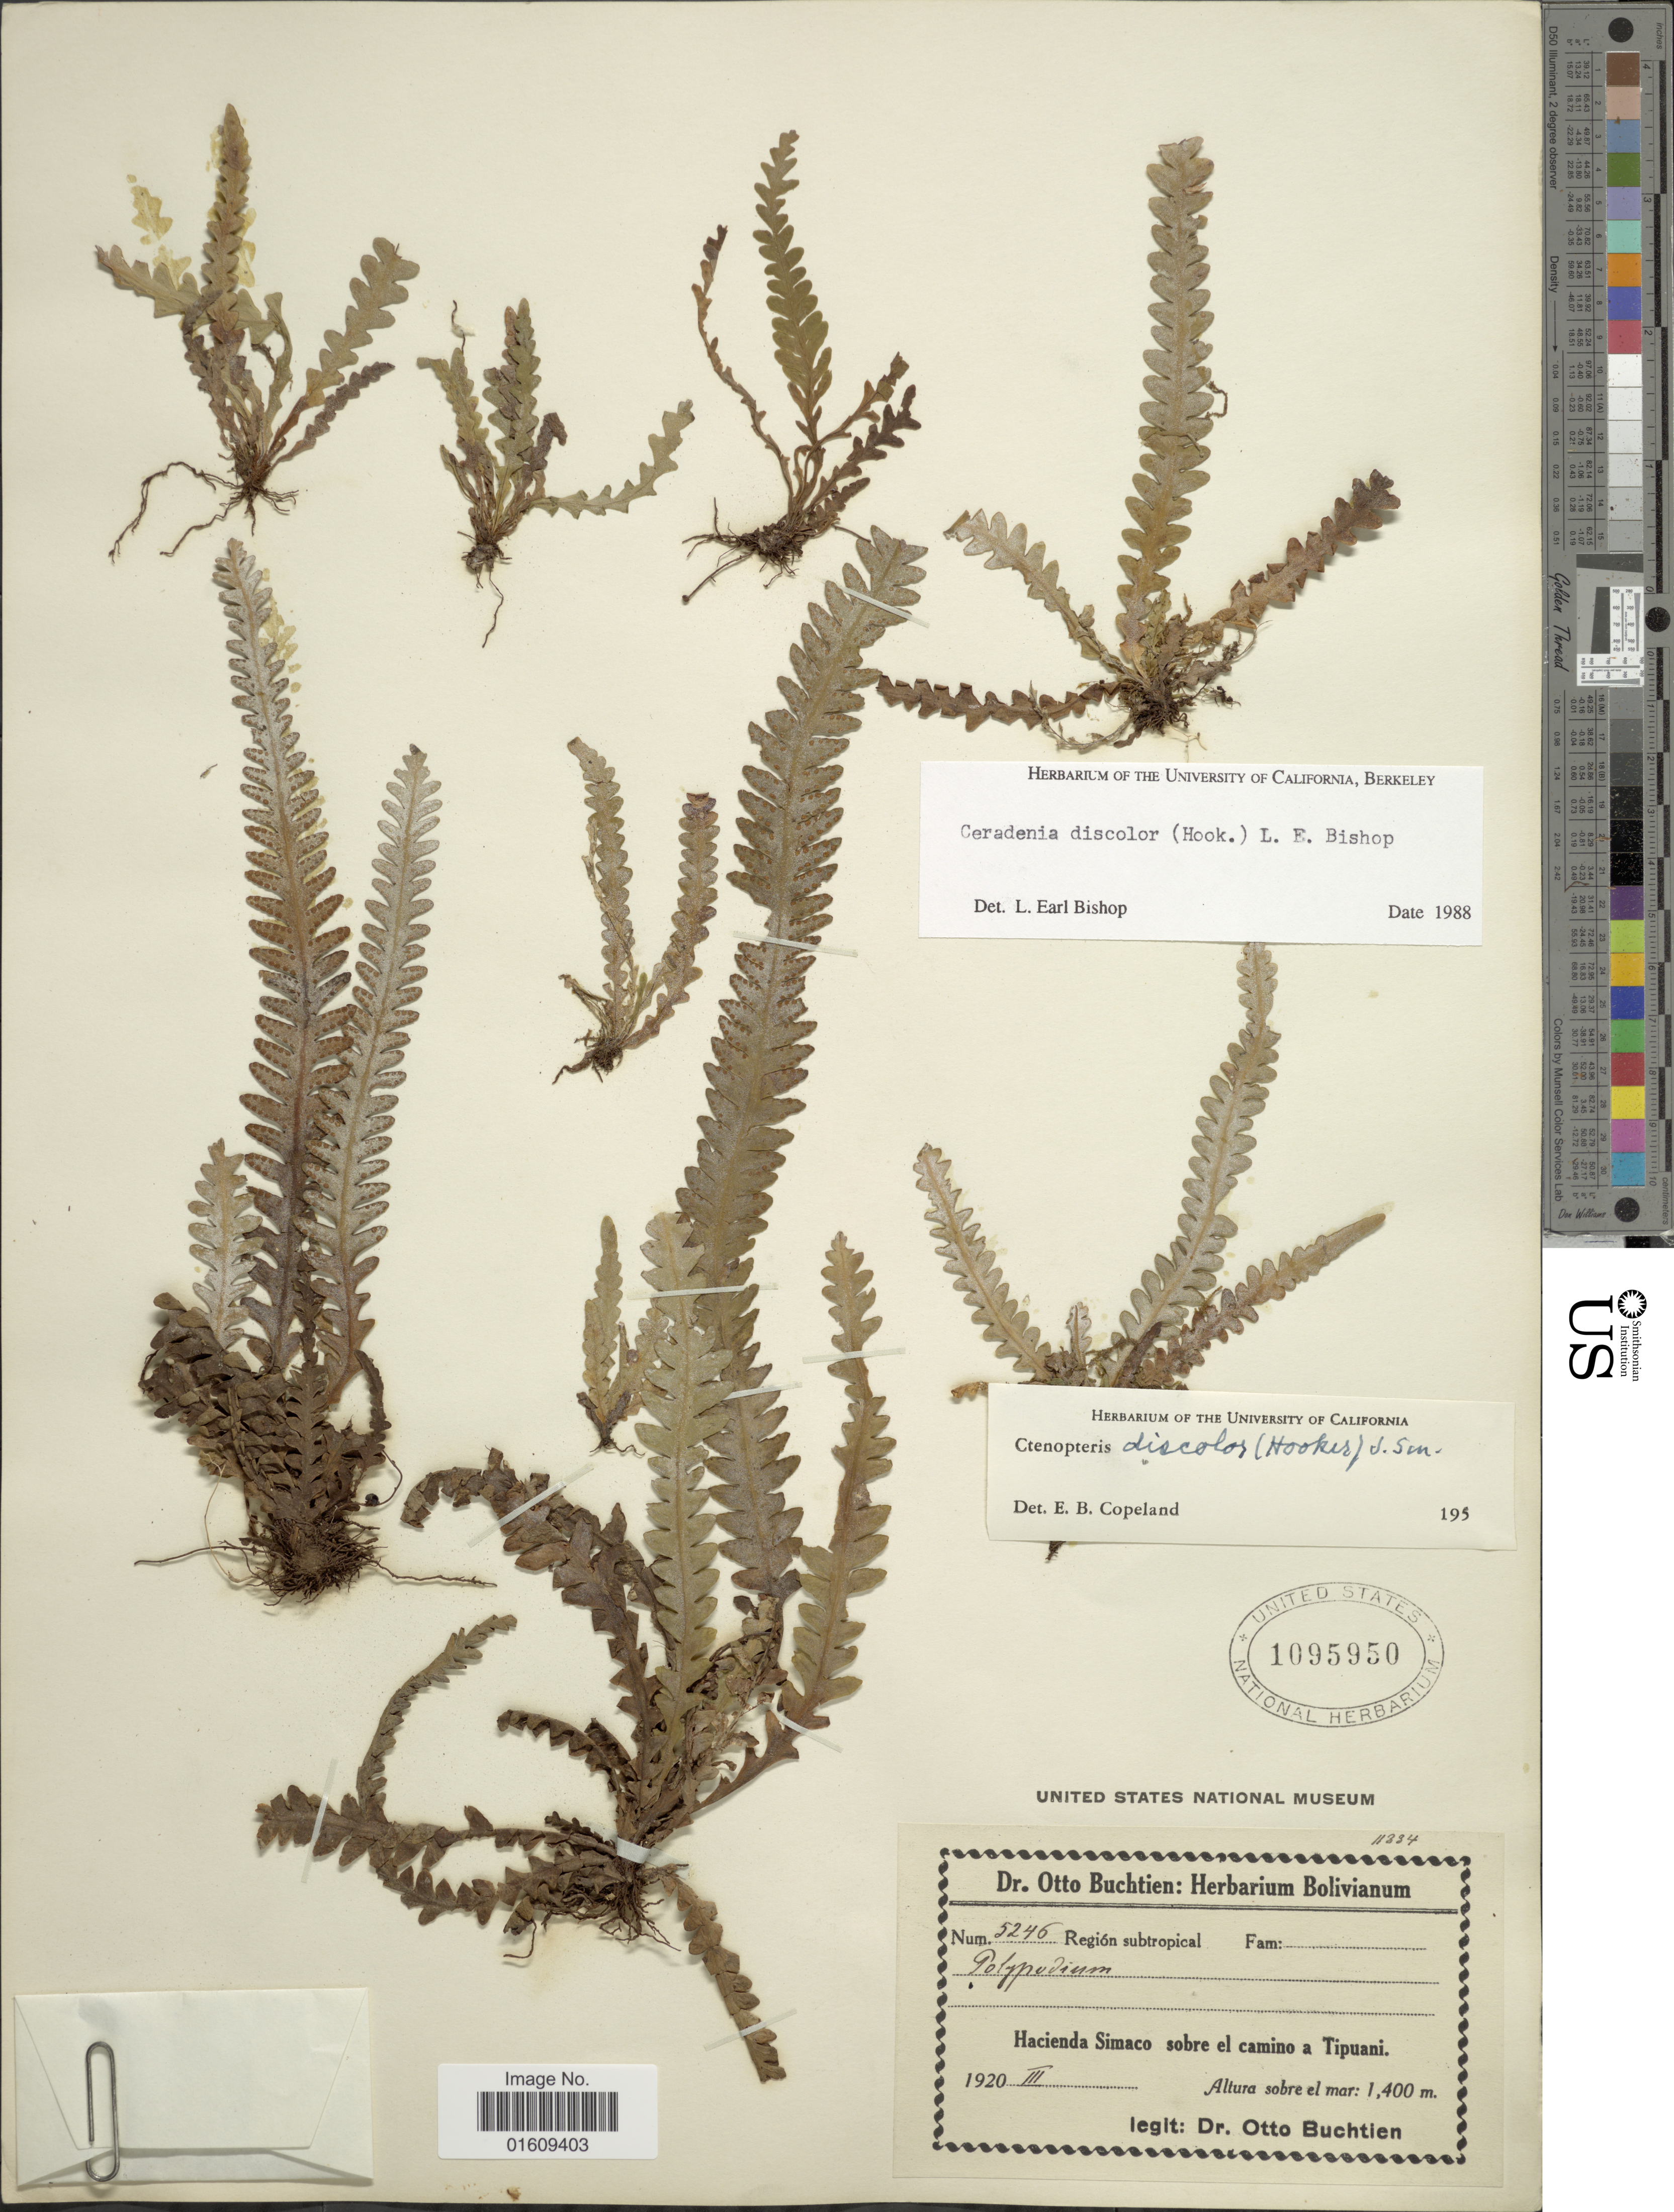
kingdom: Plantae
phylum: Tracheophyta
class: Polypodiopsida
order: Polypodiales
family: Polypodiaceae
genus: Ceradenia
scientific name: Ceradenia discolor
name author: (Hook.) L.E. Bishop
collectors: O. Buchtien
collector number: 5246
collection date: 1920-03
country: Bolivia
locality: Hacienda Simaco sobre el camino a Tipuani.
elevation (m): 1400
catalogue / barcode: US 1095950